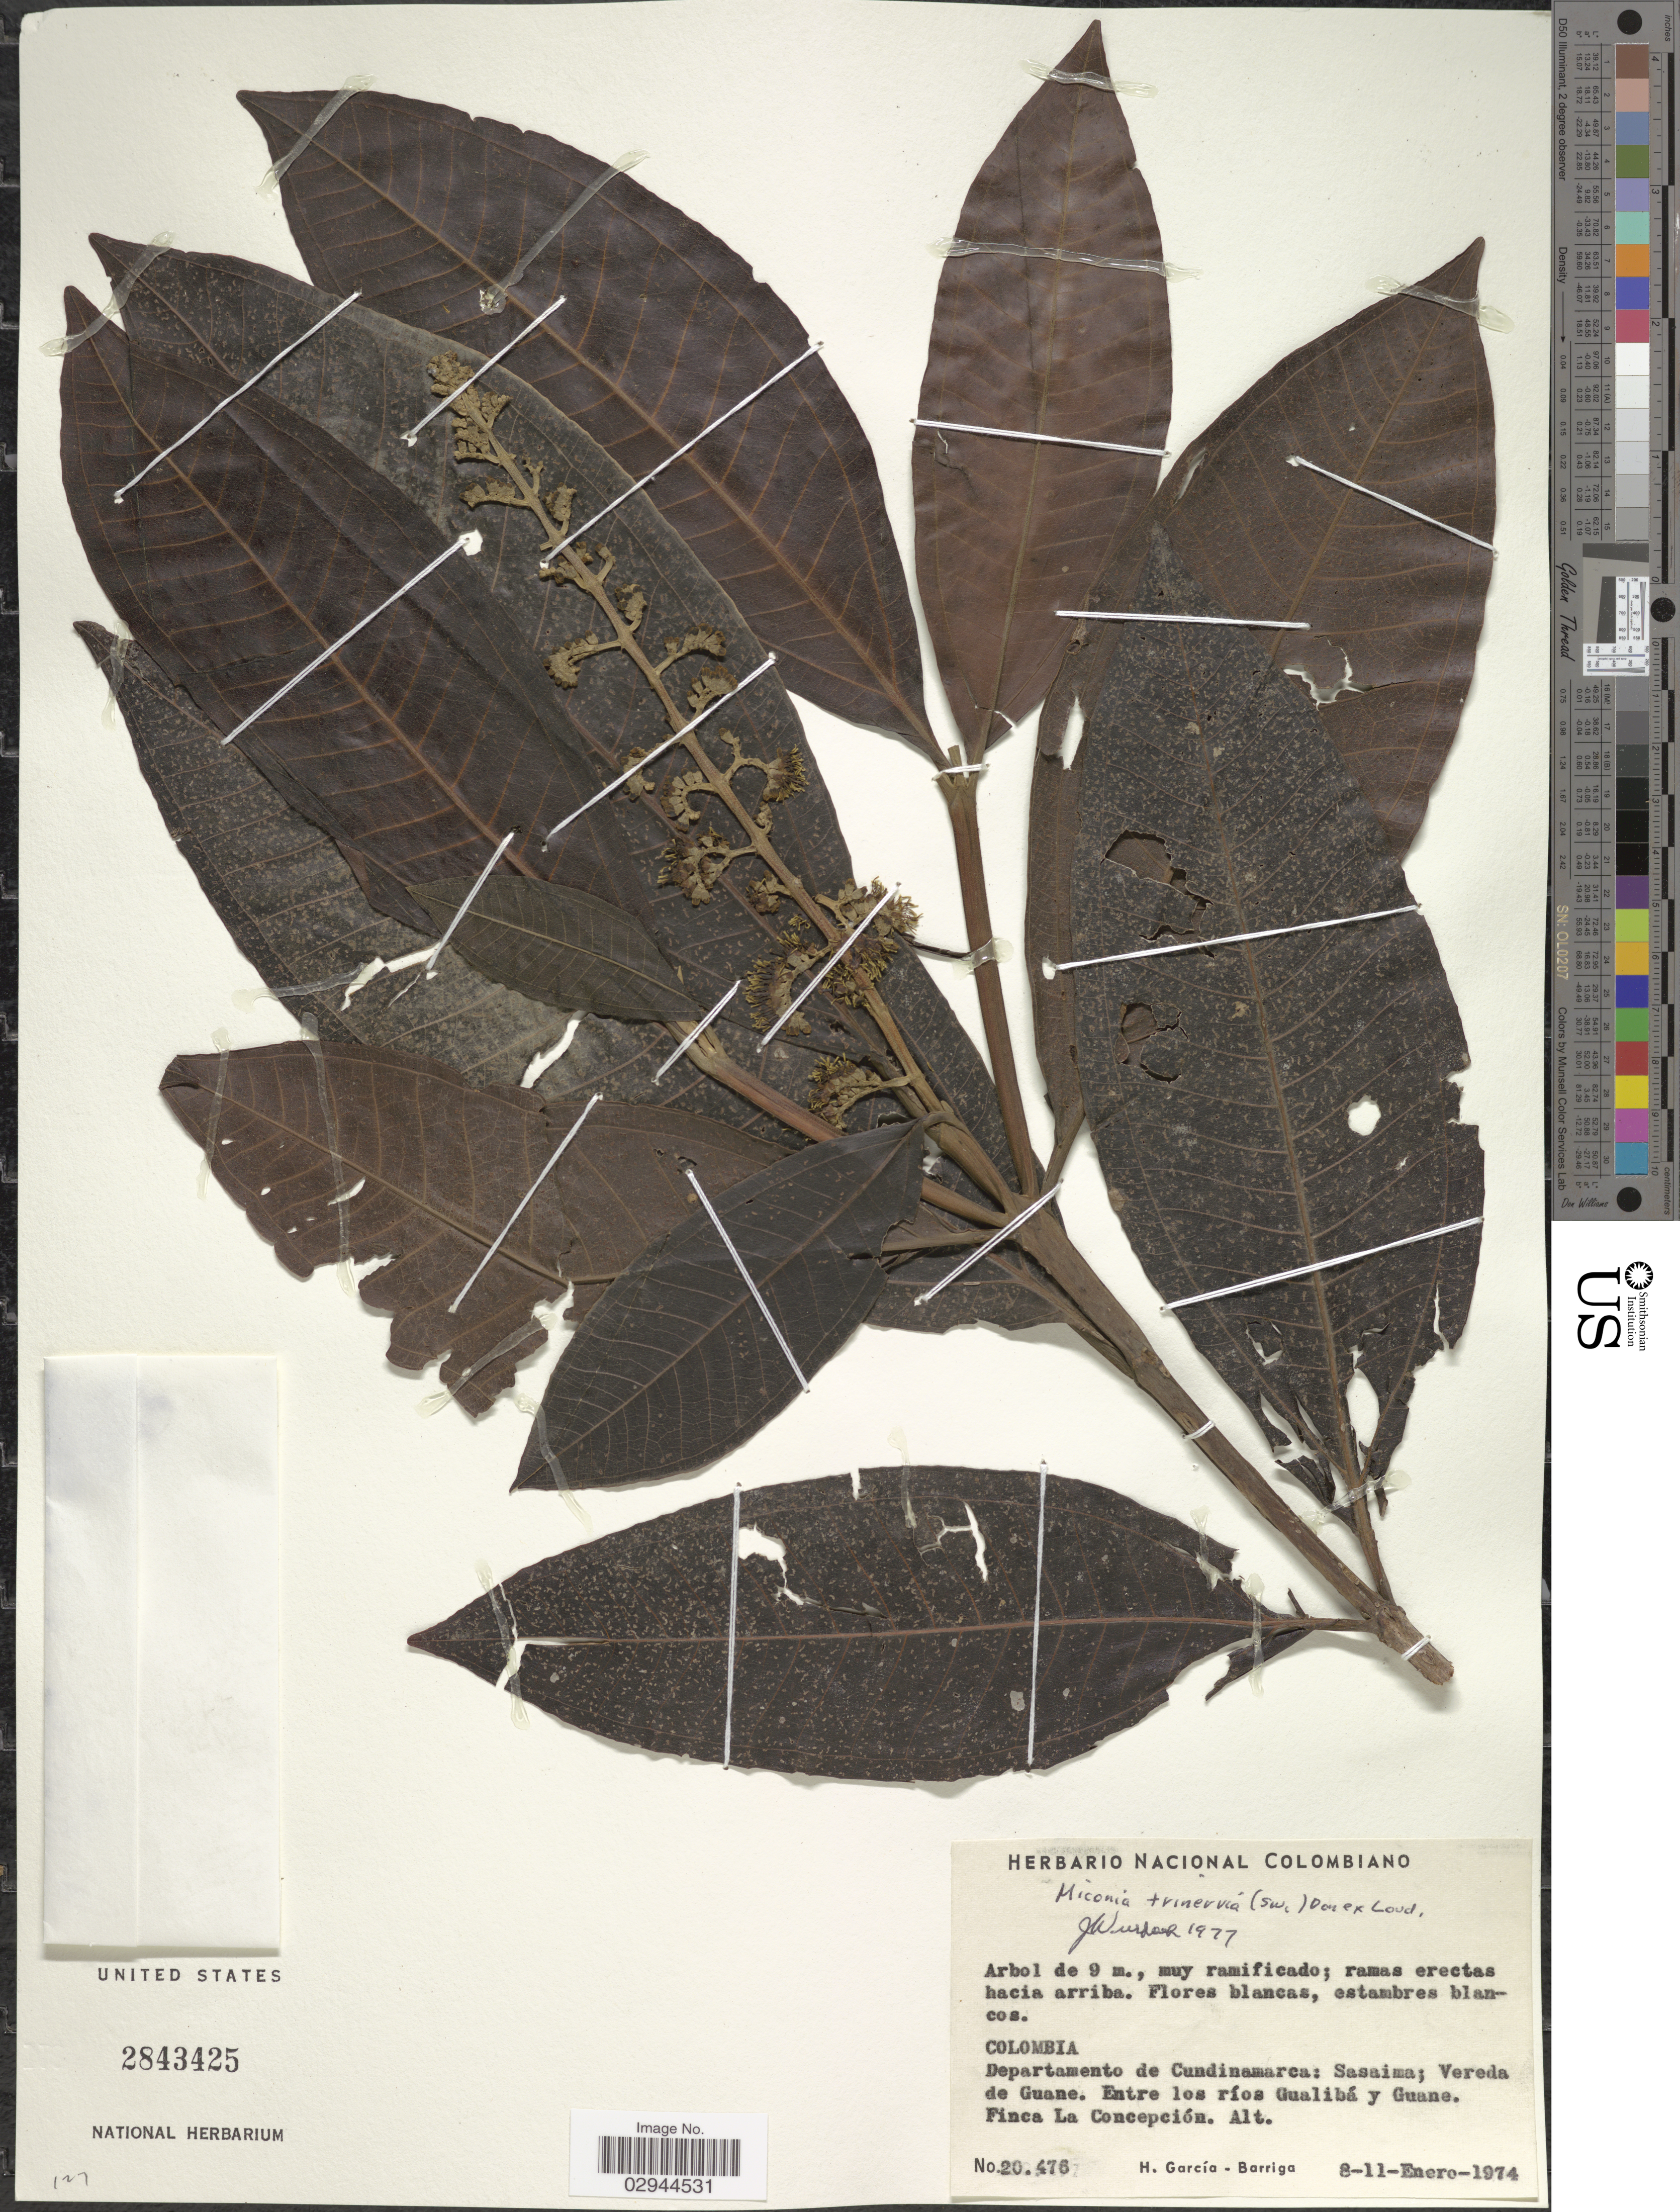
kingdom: Plantae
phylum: Tracheophyta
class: Magnoliopsida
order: Myrtales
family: Melastomataceae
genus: Miconia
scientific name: Miconia trinervia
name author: (Sw.) D. Don ex Loudon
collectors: H. García Barriga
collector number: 20476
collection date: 1974-01-08/1974-01-11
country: Colombia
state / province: Cundinamarca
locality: Departamento Cundinamarca, Sasaima, Vereda de Guane, Entre los ríos Gualibá y Guane, Finca La Concepción.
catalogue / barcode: US 2843425